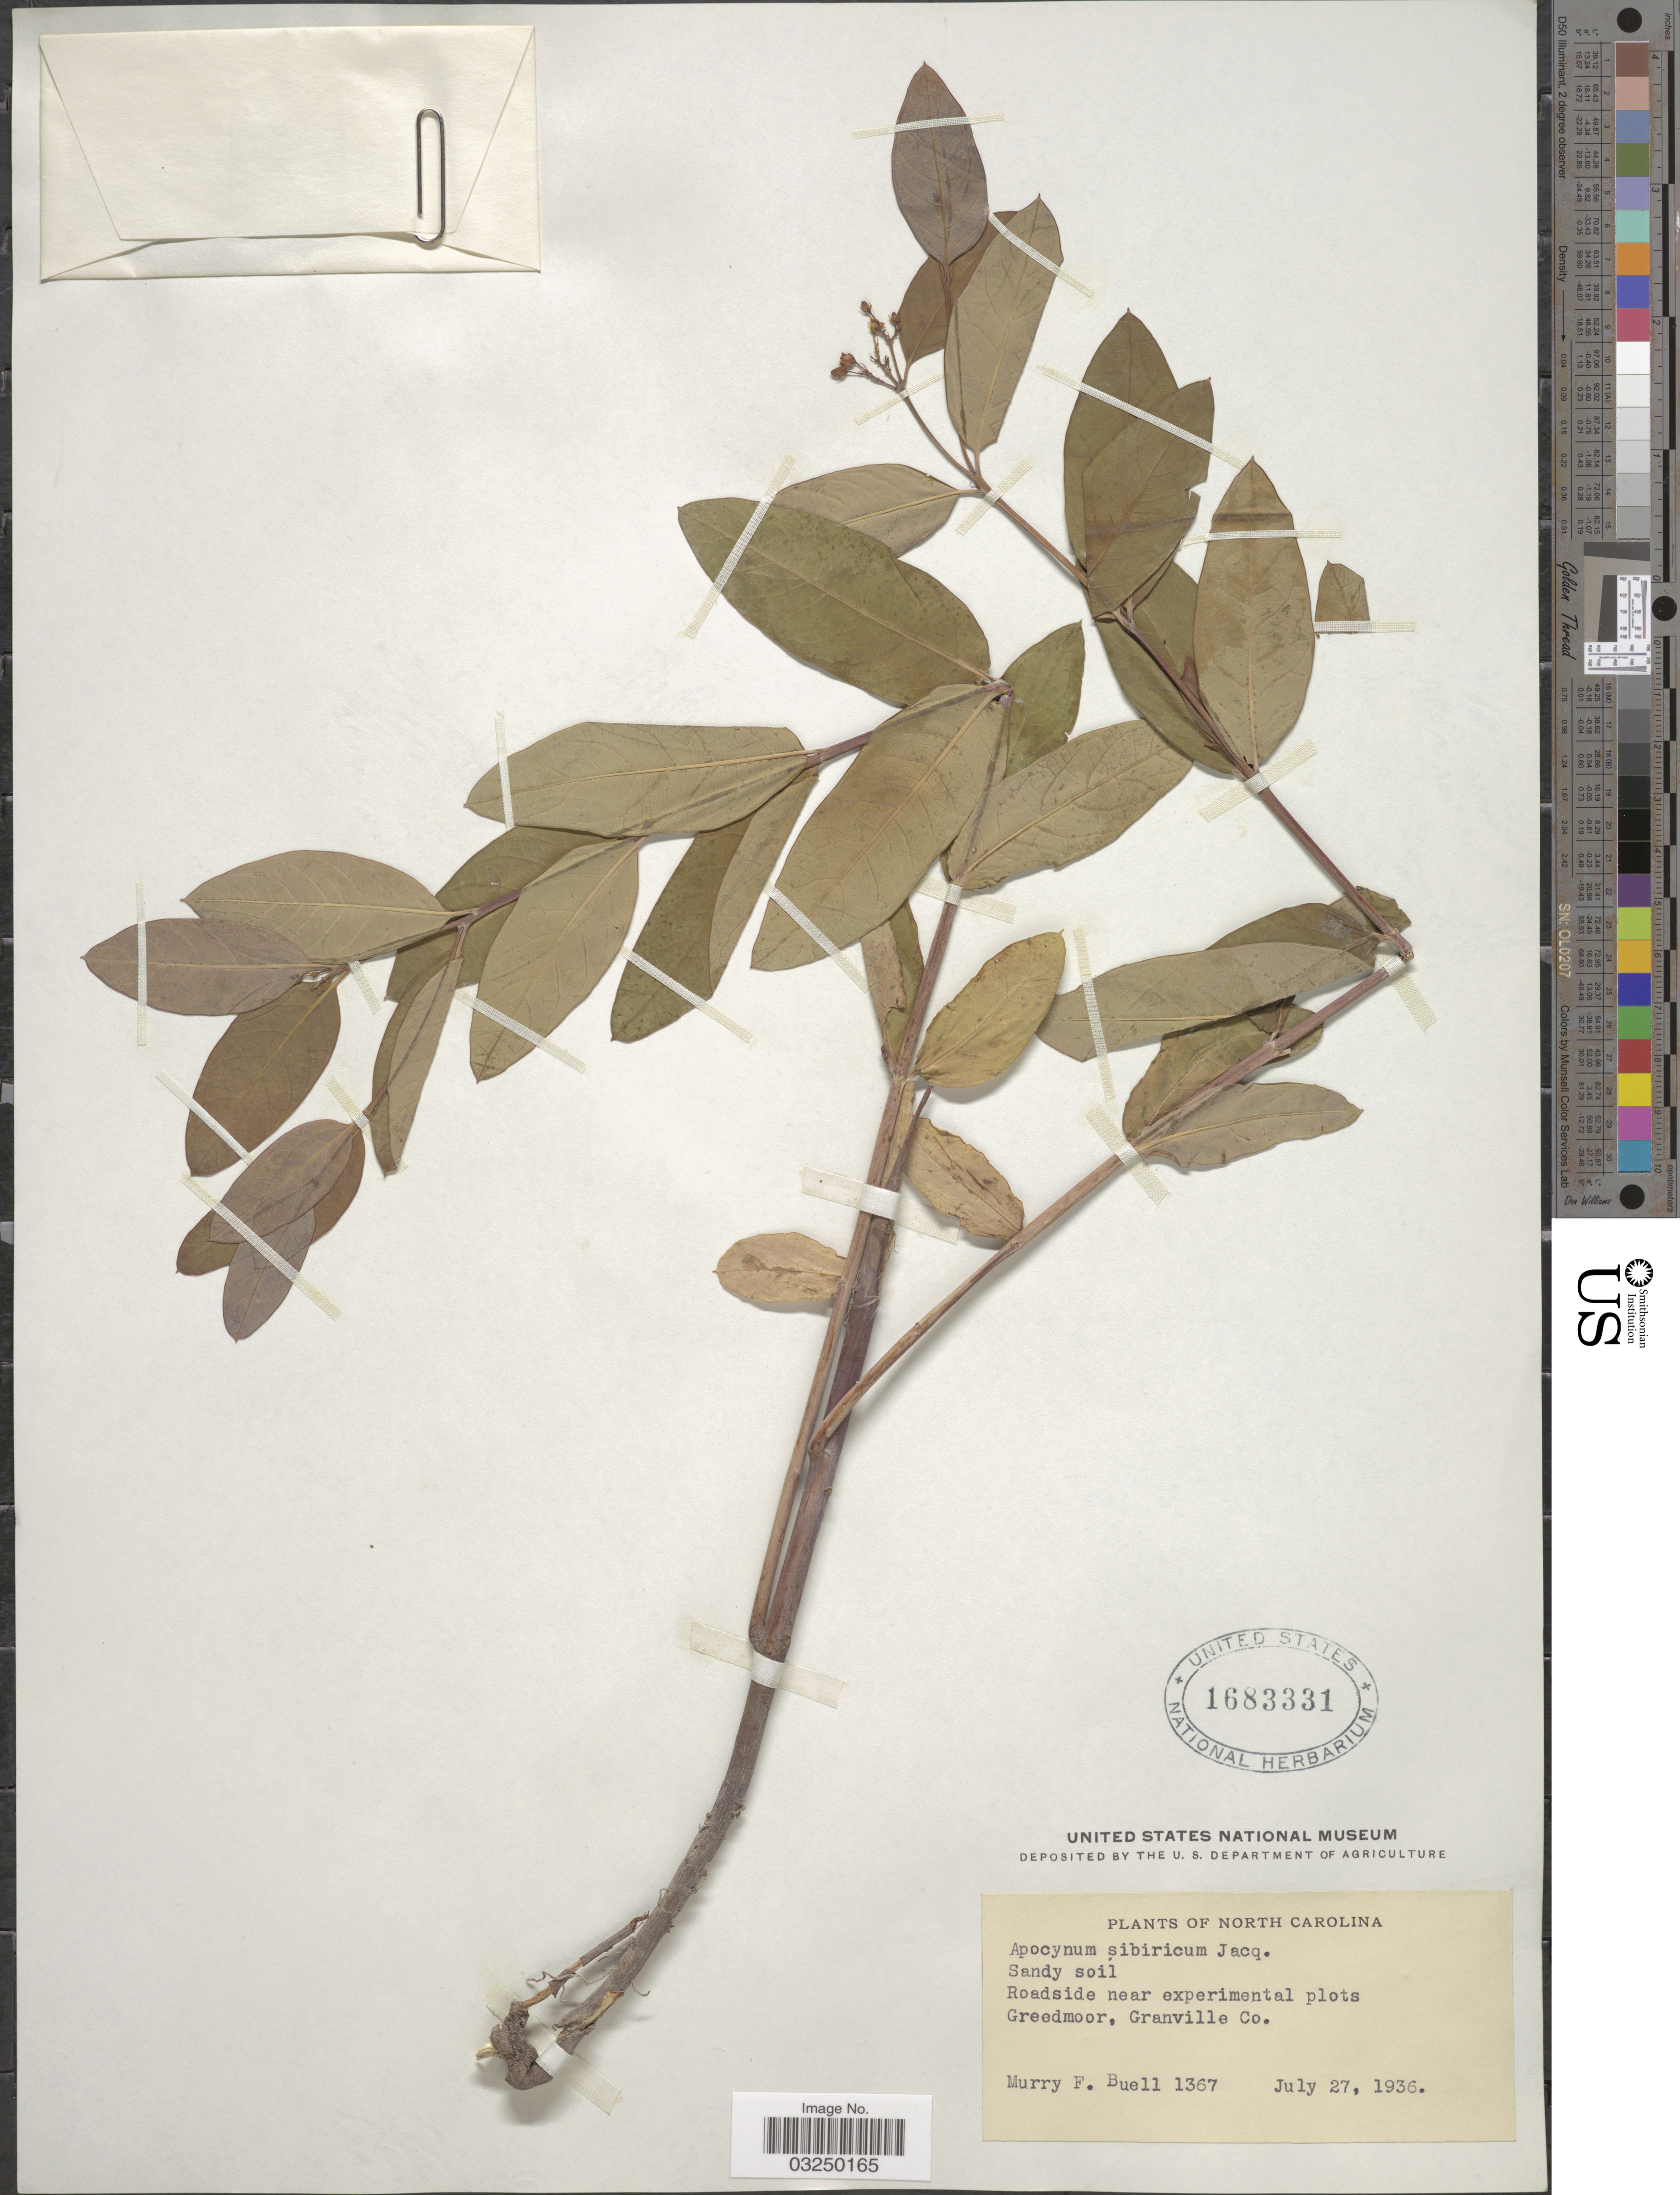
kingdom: Plantae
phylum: Tracheophyta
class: Magnoliopsida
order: Gentianales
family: Apocynaceae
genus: Apocynum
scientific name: Apocynum sibiricum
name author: Jacq.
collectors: M. Buell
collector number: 1367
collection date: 1936-07-27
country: United States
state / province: North Carolina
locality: Roadside near experimental plots. Greedmoor, Granville Co.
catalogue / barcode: US 1683331